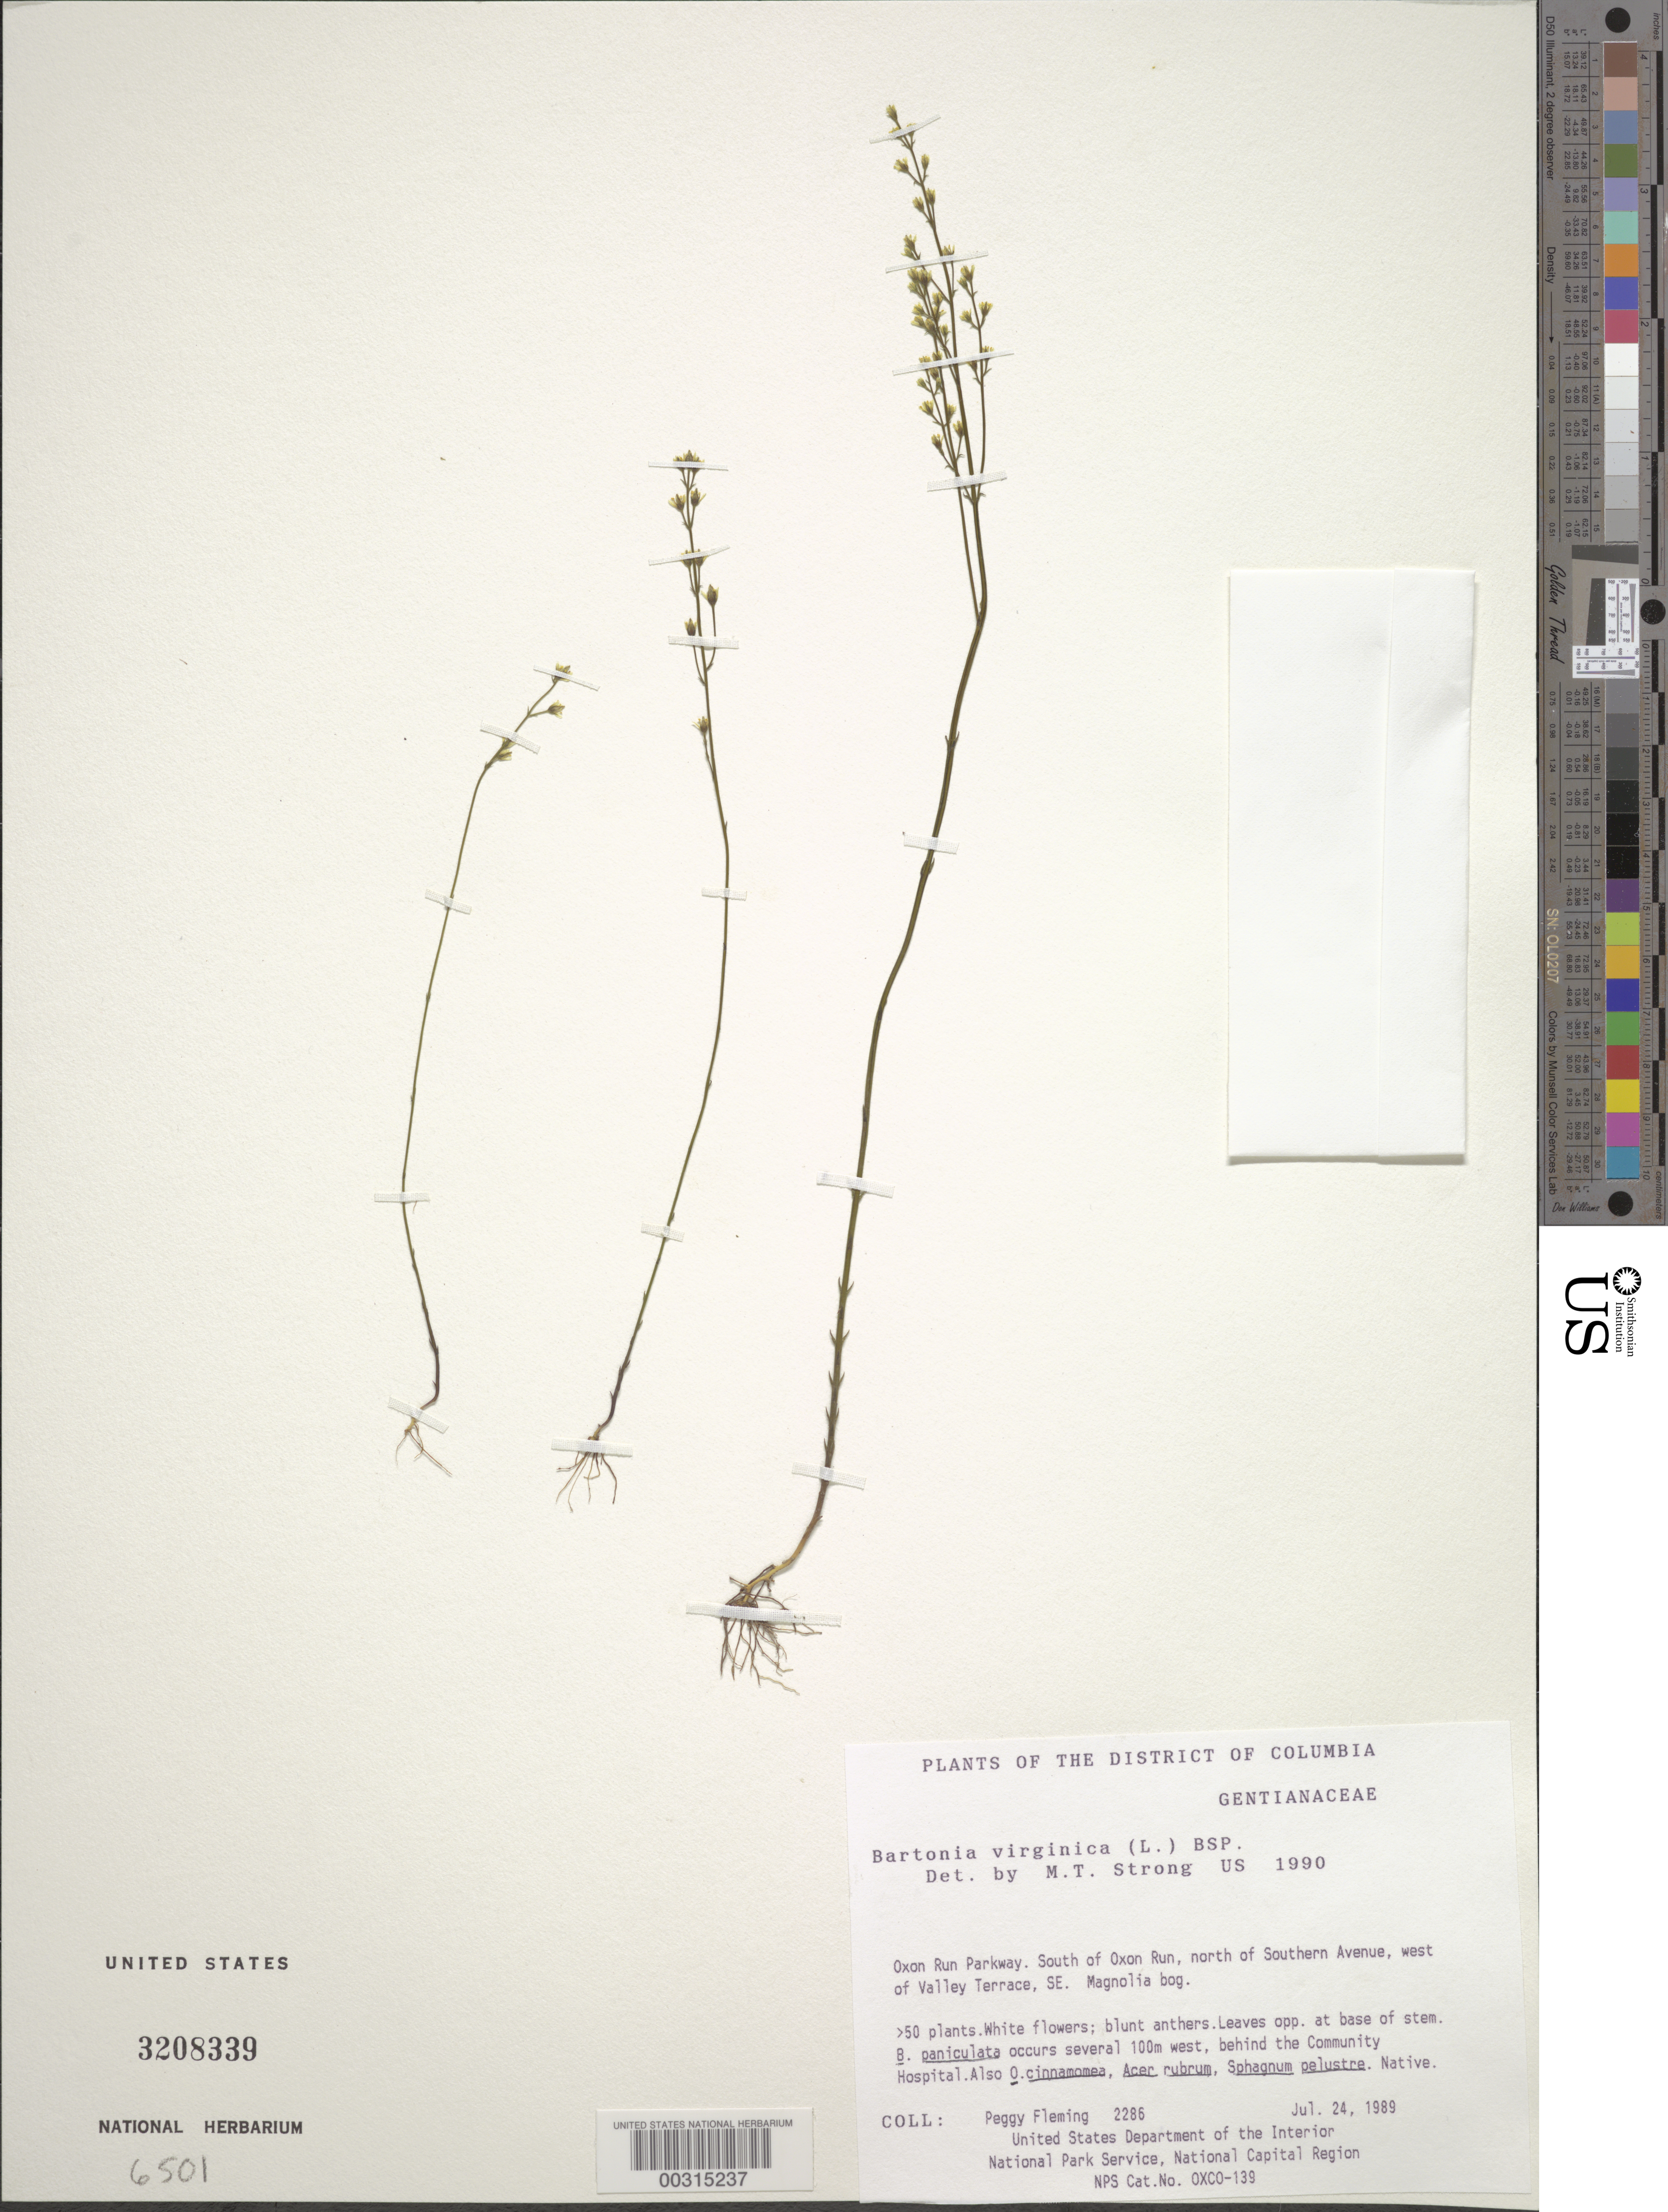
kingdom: Plantae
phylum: Tracheophyta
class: Magnoliopsida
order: Gentianales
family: Gentianaceae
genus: Bartonia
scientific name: Bartonia virginica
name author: (L.) Britton, Stearns & Poggenb.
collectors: P. Fleming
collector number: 2286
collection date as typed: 24 Jul 1989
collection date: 1989-07-24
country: United States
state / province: District of Columbia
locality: Oxon Run Parkway, S of Oxon Run, N of Southern Ave, W of Valley Terrace, SE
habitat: Magnolia bog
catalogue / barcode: US 3208339